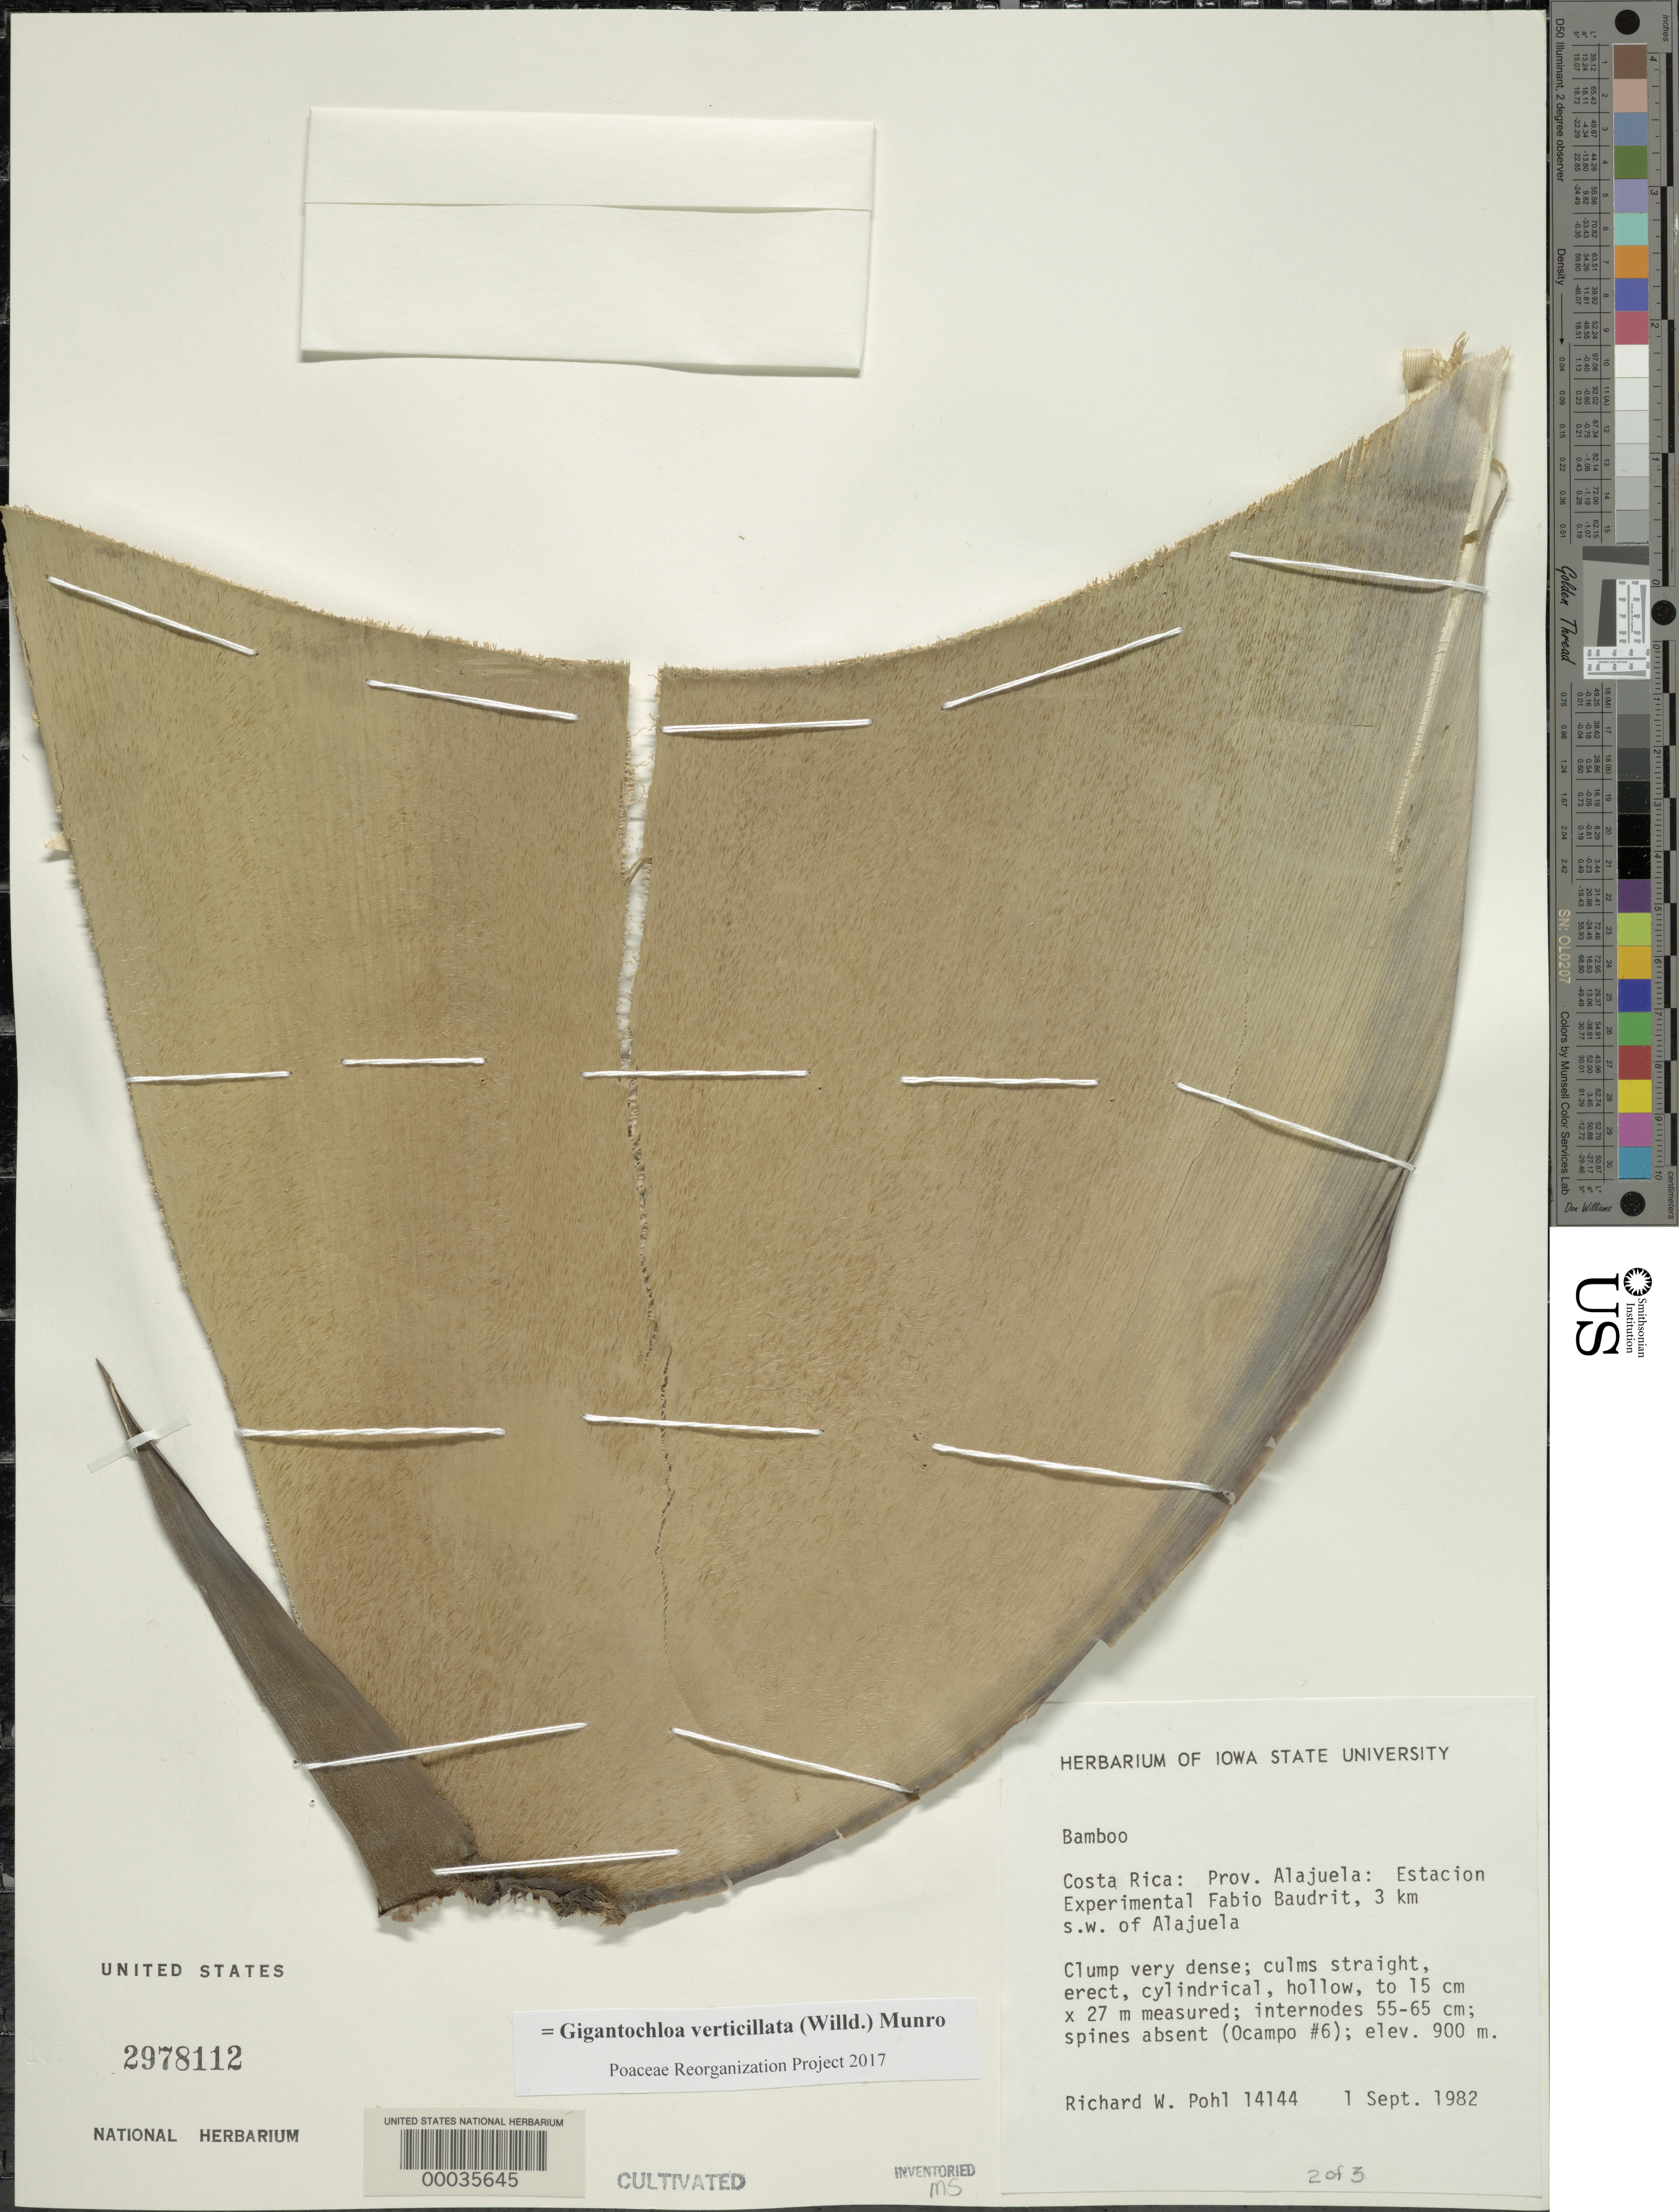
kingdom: Plantae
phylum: Tracheophyta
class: Liliopsida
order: Poales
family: Poaceae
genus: Gigantochloa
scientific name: Gigantochloa verticillata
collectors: R. W. Pohl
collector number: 14144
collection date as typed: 01 Sep 1982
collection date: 1982-09-01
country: Costa Rica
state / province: Alajuela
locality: Estacion Experimental Fabio Baudrit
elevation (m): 900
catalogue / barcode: US 2978112